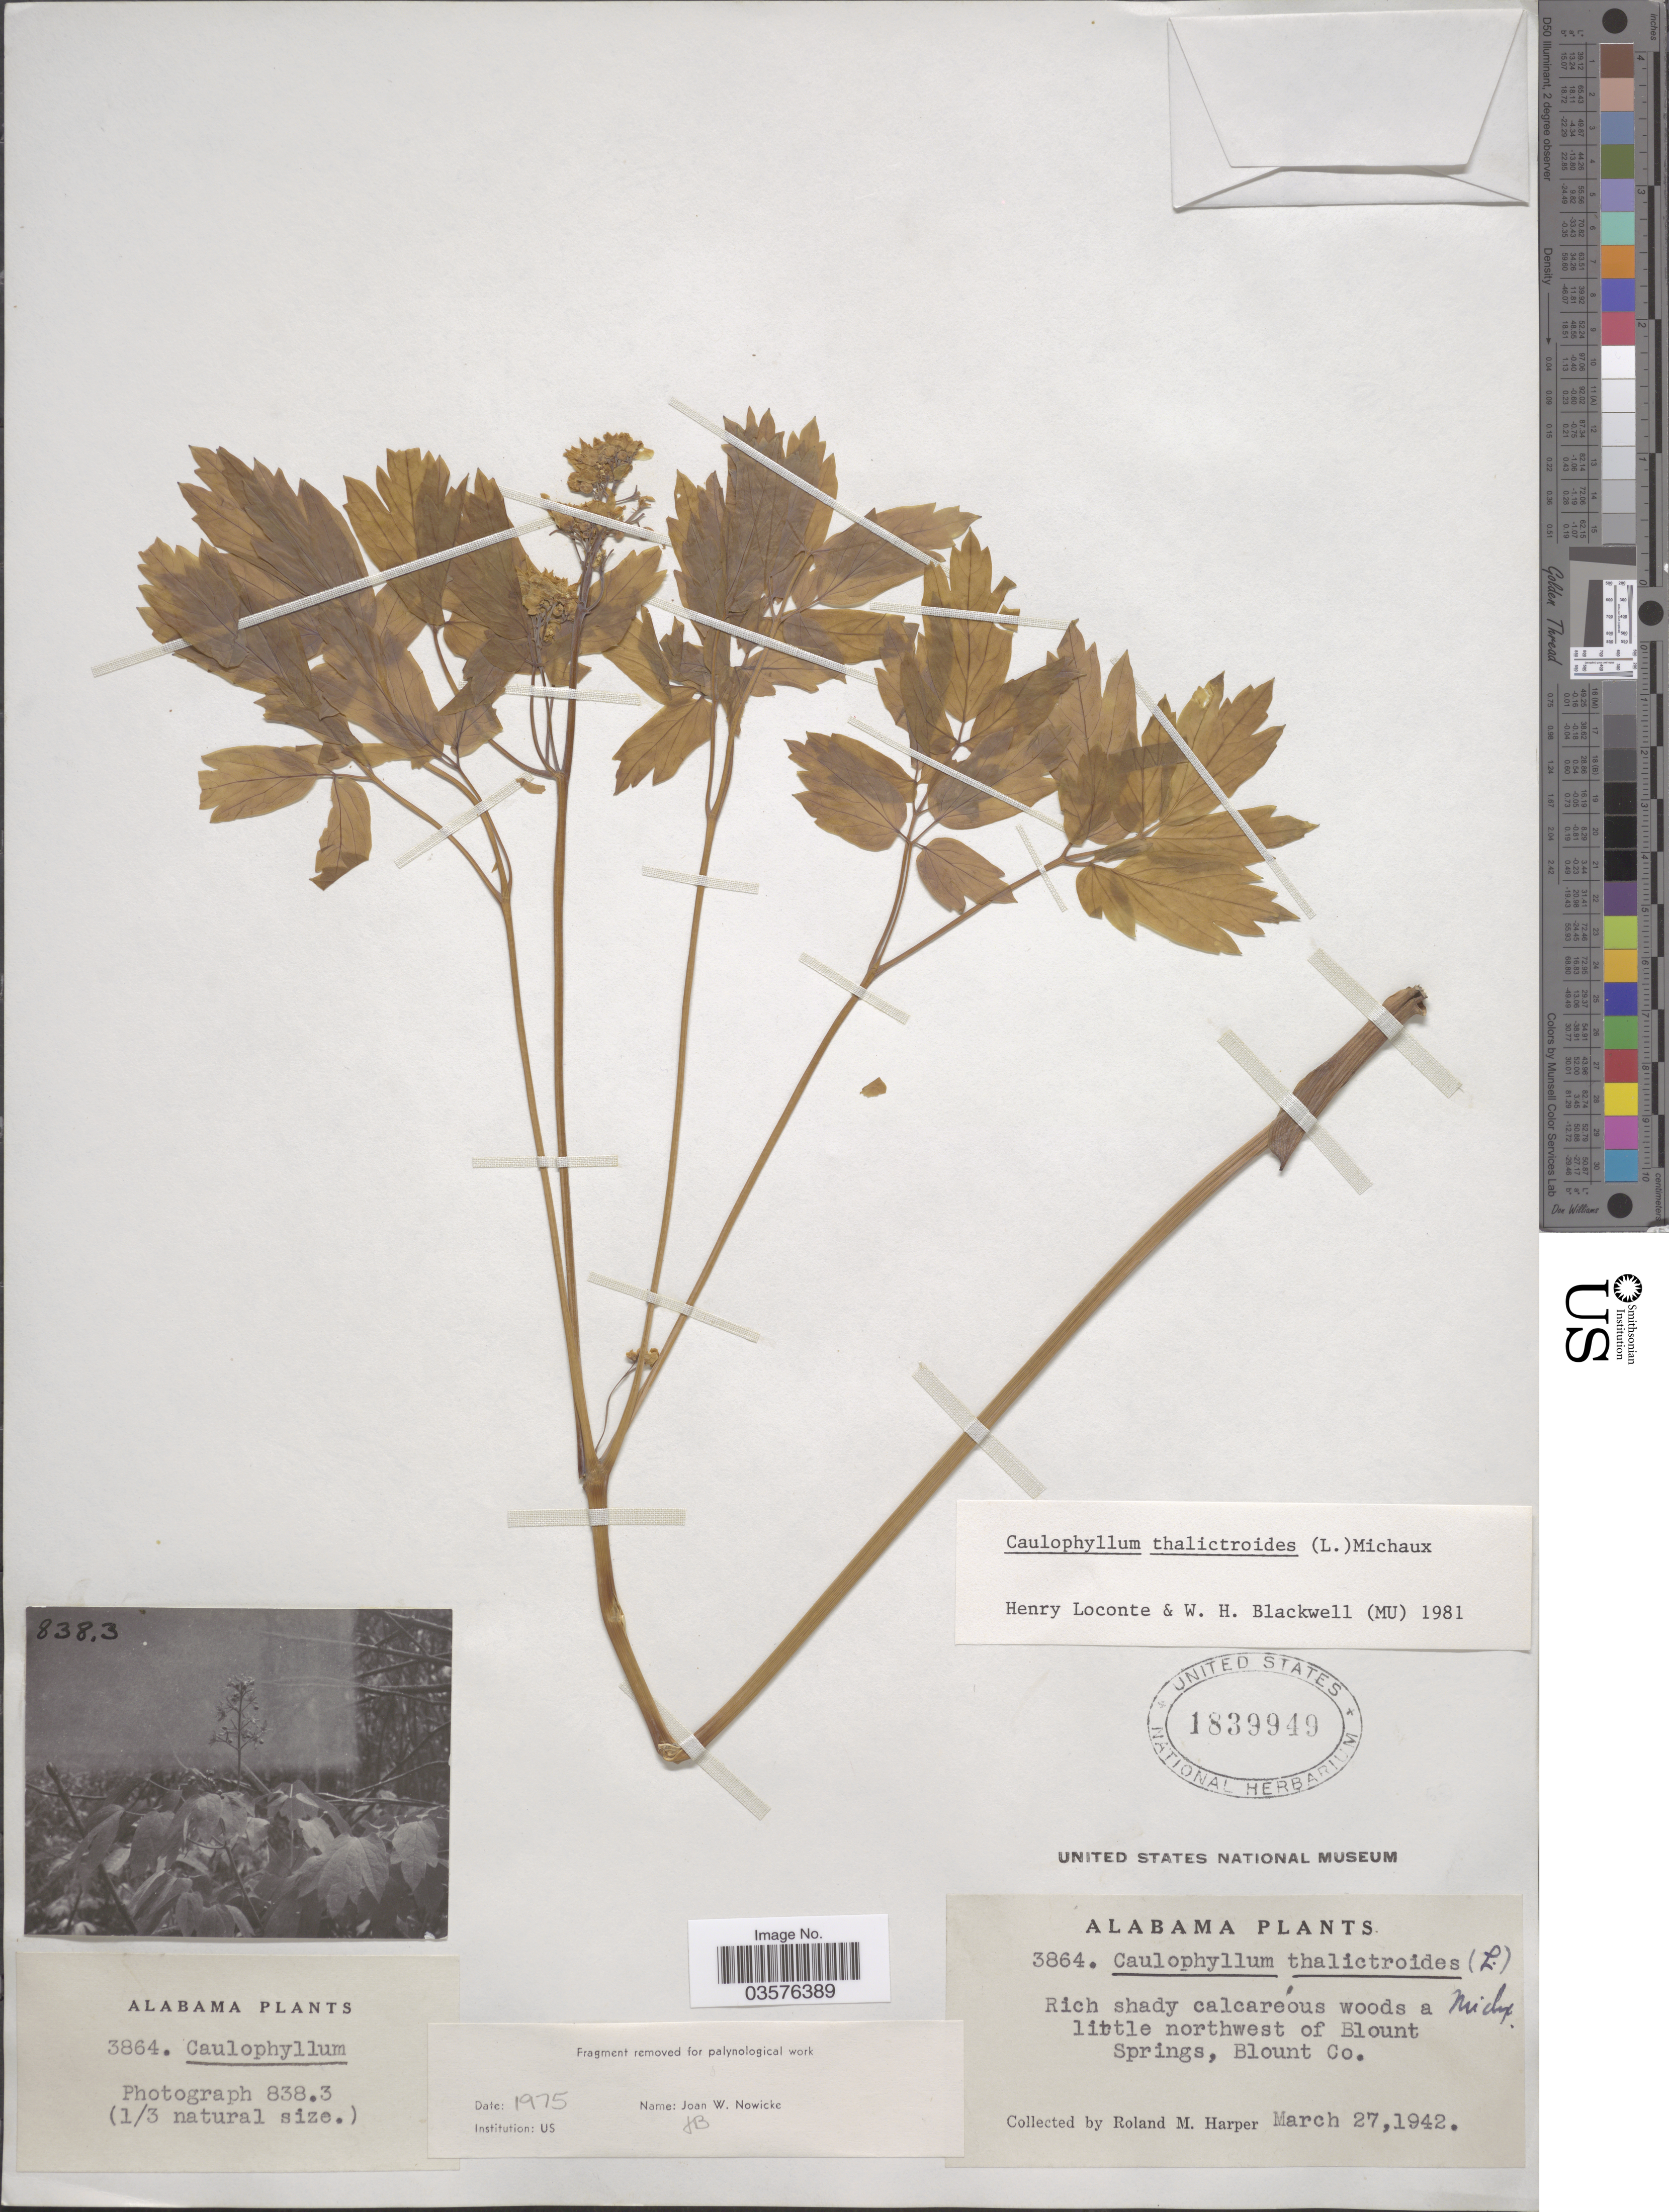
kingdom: Plantae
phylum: Tracheophyta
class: Magnoliopsida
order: Ranunculales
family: Berberidaceae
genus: Caulophyllum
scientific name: Caulophyllum thalictroides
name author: (L.) Michx.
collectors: R. M. Harper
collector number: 3864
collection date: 1942-03-27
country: United States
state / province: Alabama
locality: Little northwest of Blount Springs, Blount Co.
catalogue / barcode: US 1839949